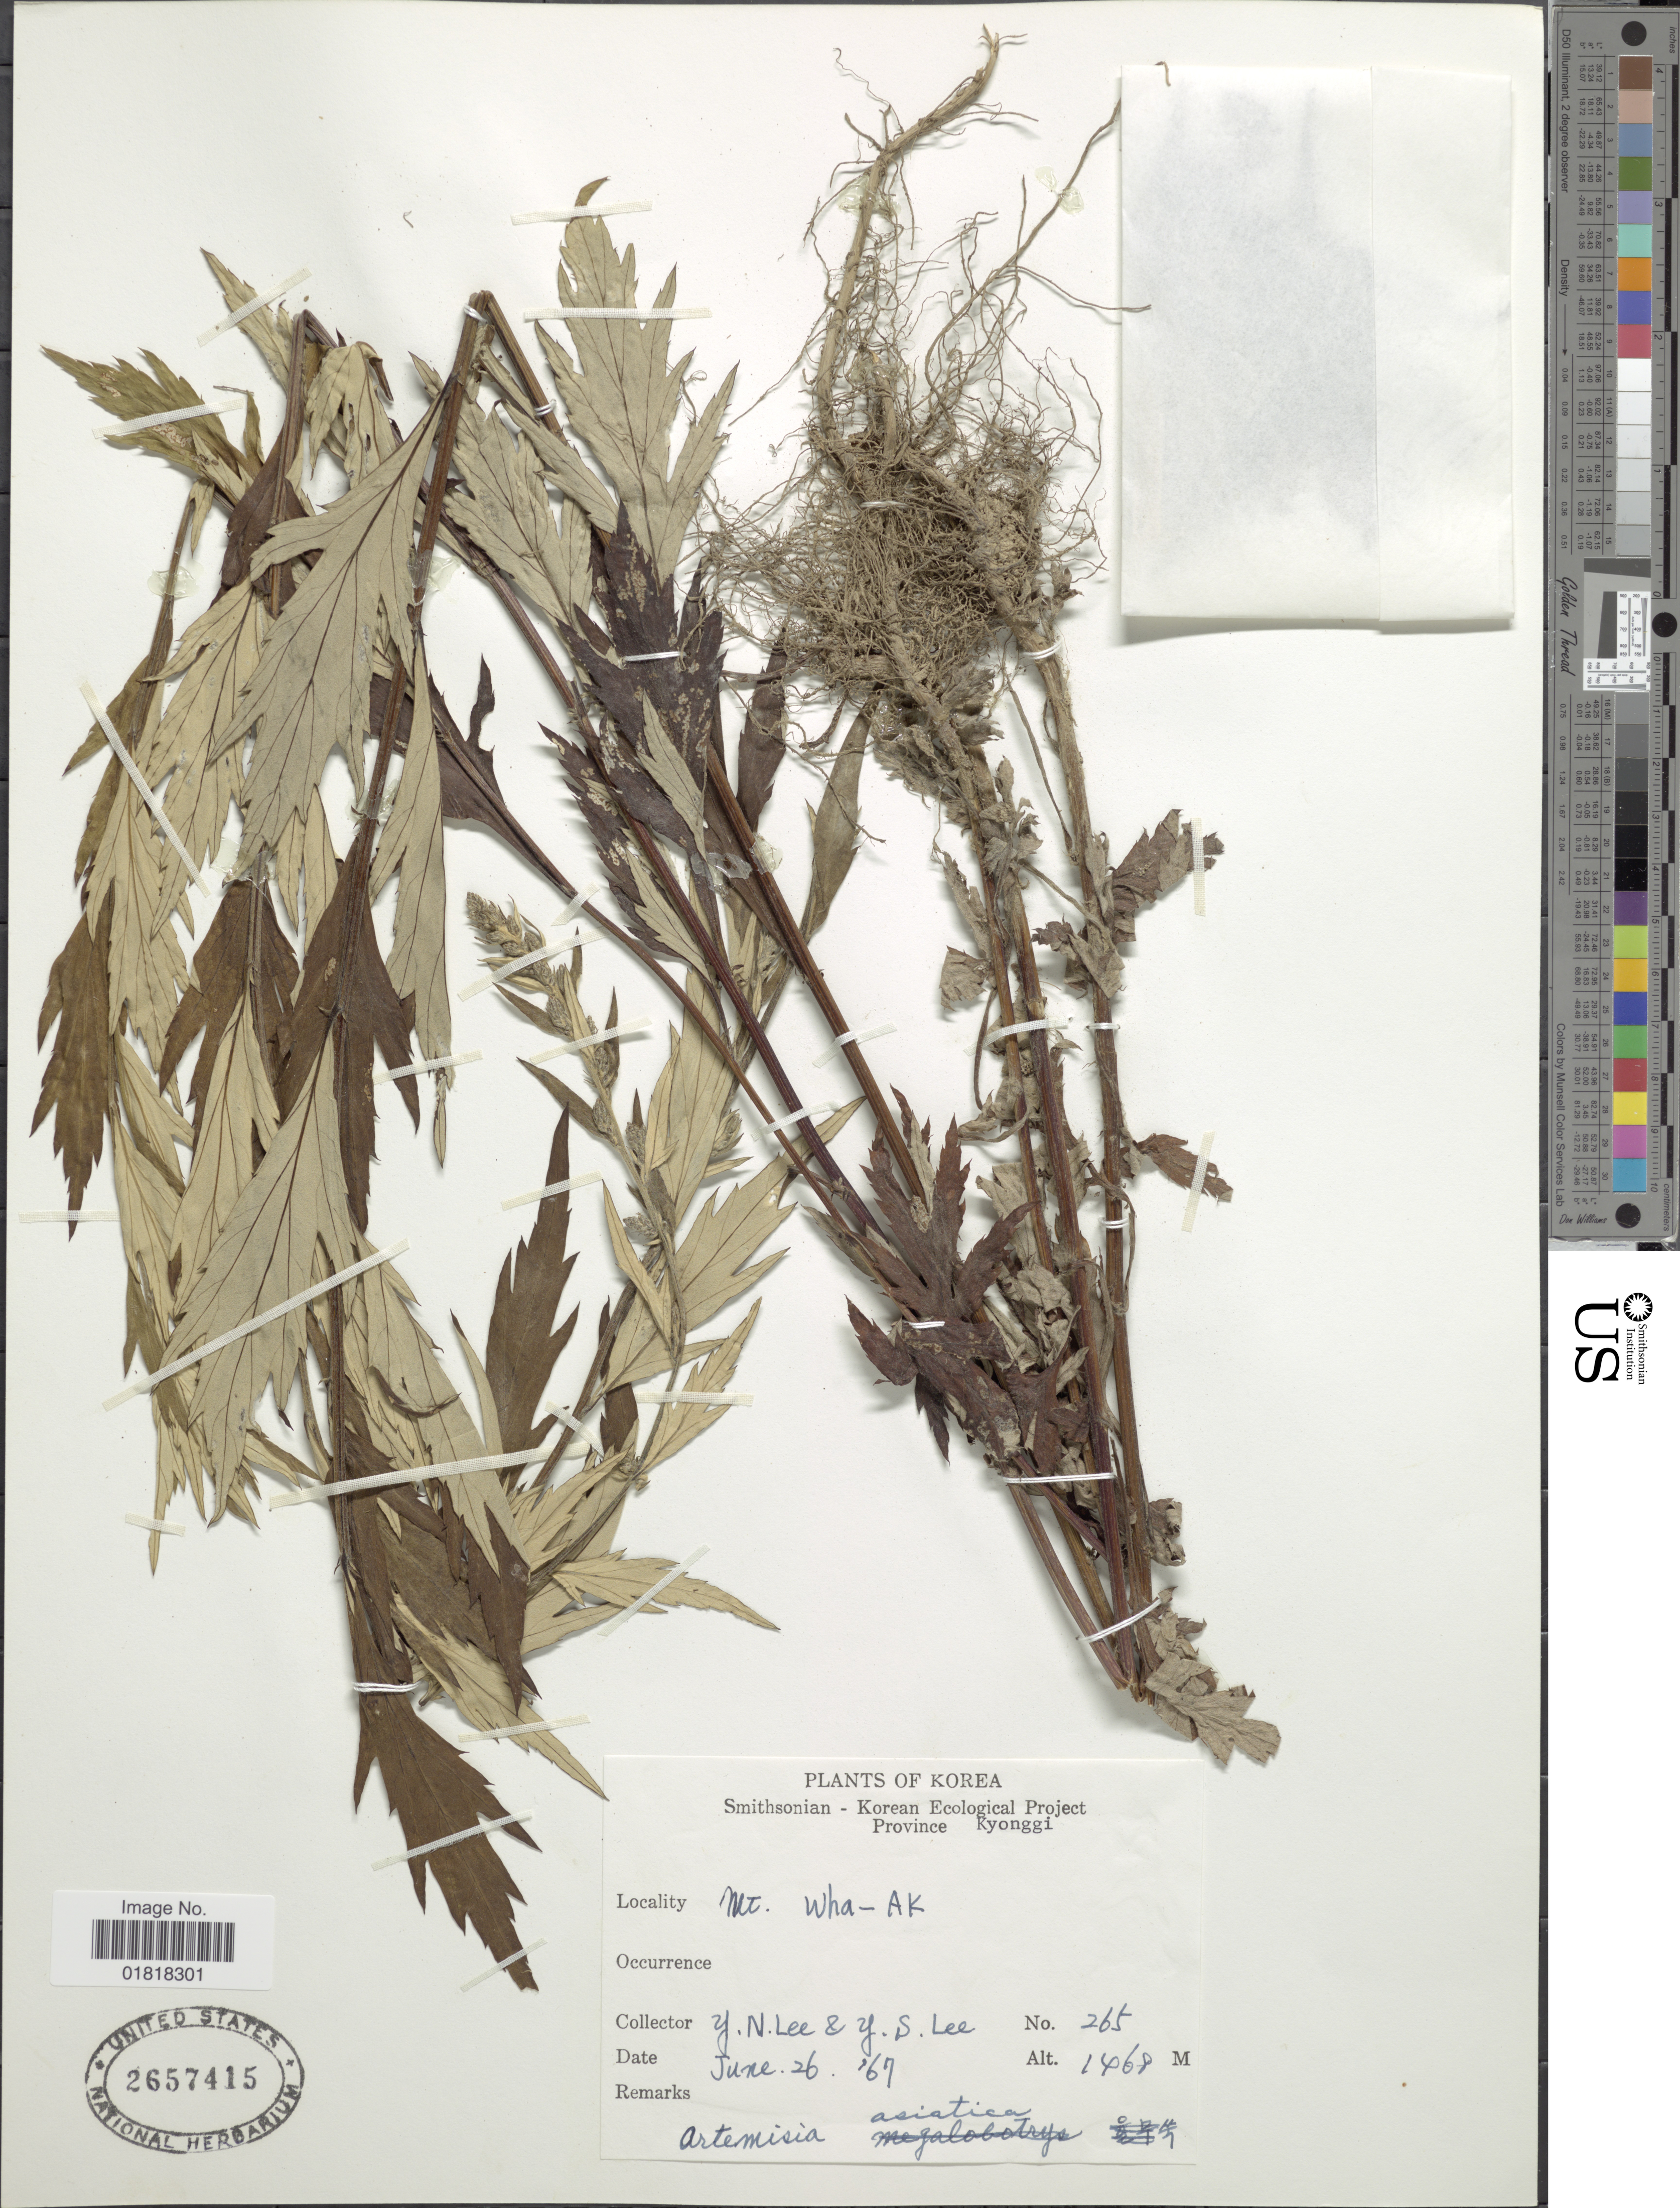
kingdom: Plantae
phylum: Tracheophyta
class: Magnoliopsida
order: Asterales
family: Asteraceae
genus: Artemisia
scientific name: Artemisia asiatica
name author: Nakai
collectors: Y. N. Lee & Y. S. Lee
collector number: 265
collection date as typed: Transcribed d/m/y: 26/6/67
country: South Korea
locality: Province Kyonggi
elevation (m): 1568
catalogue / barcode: US 2657415